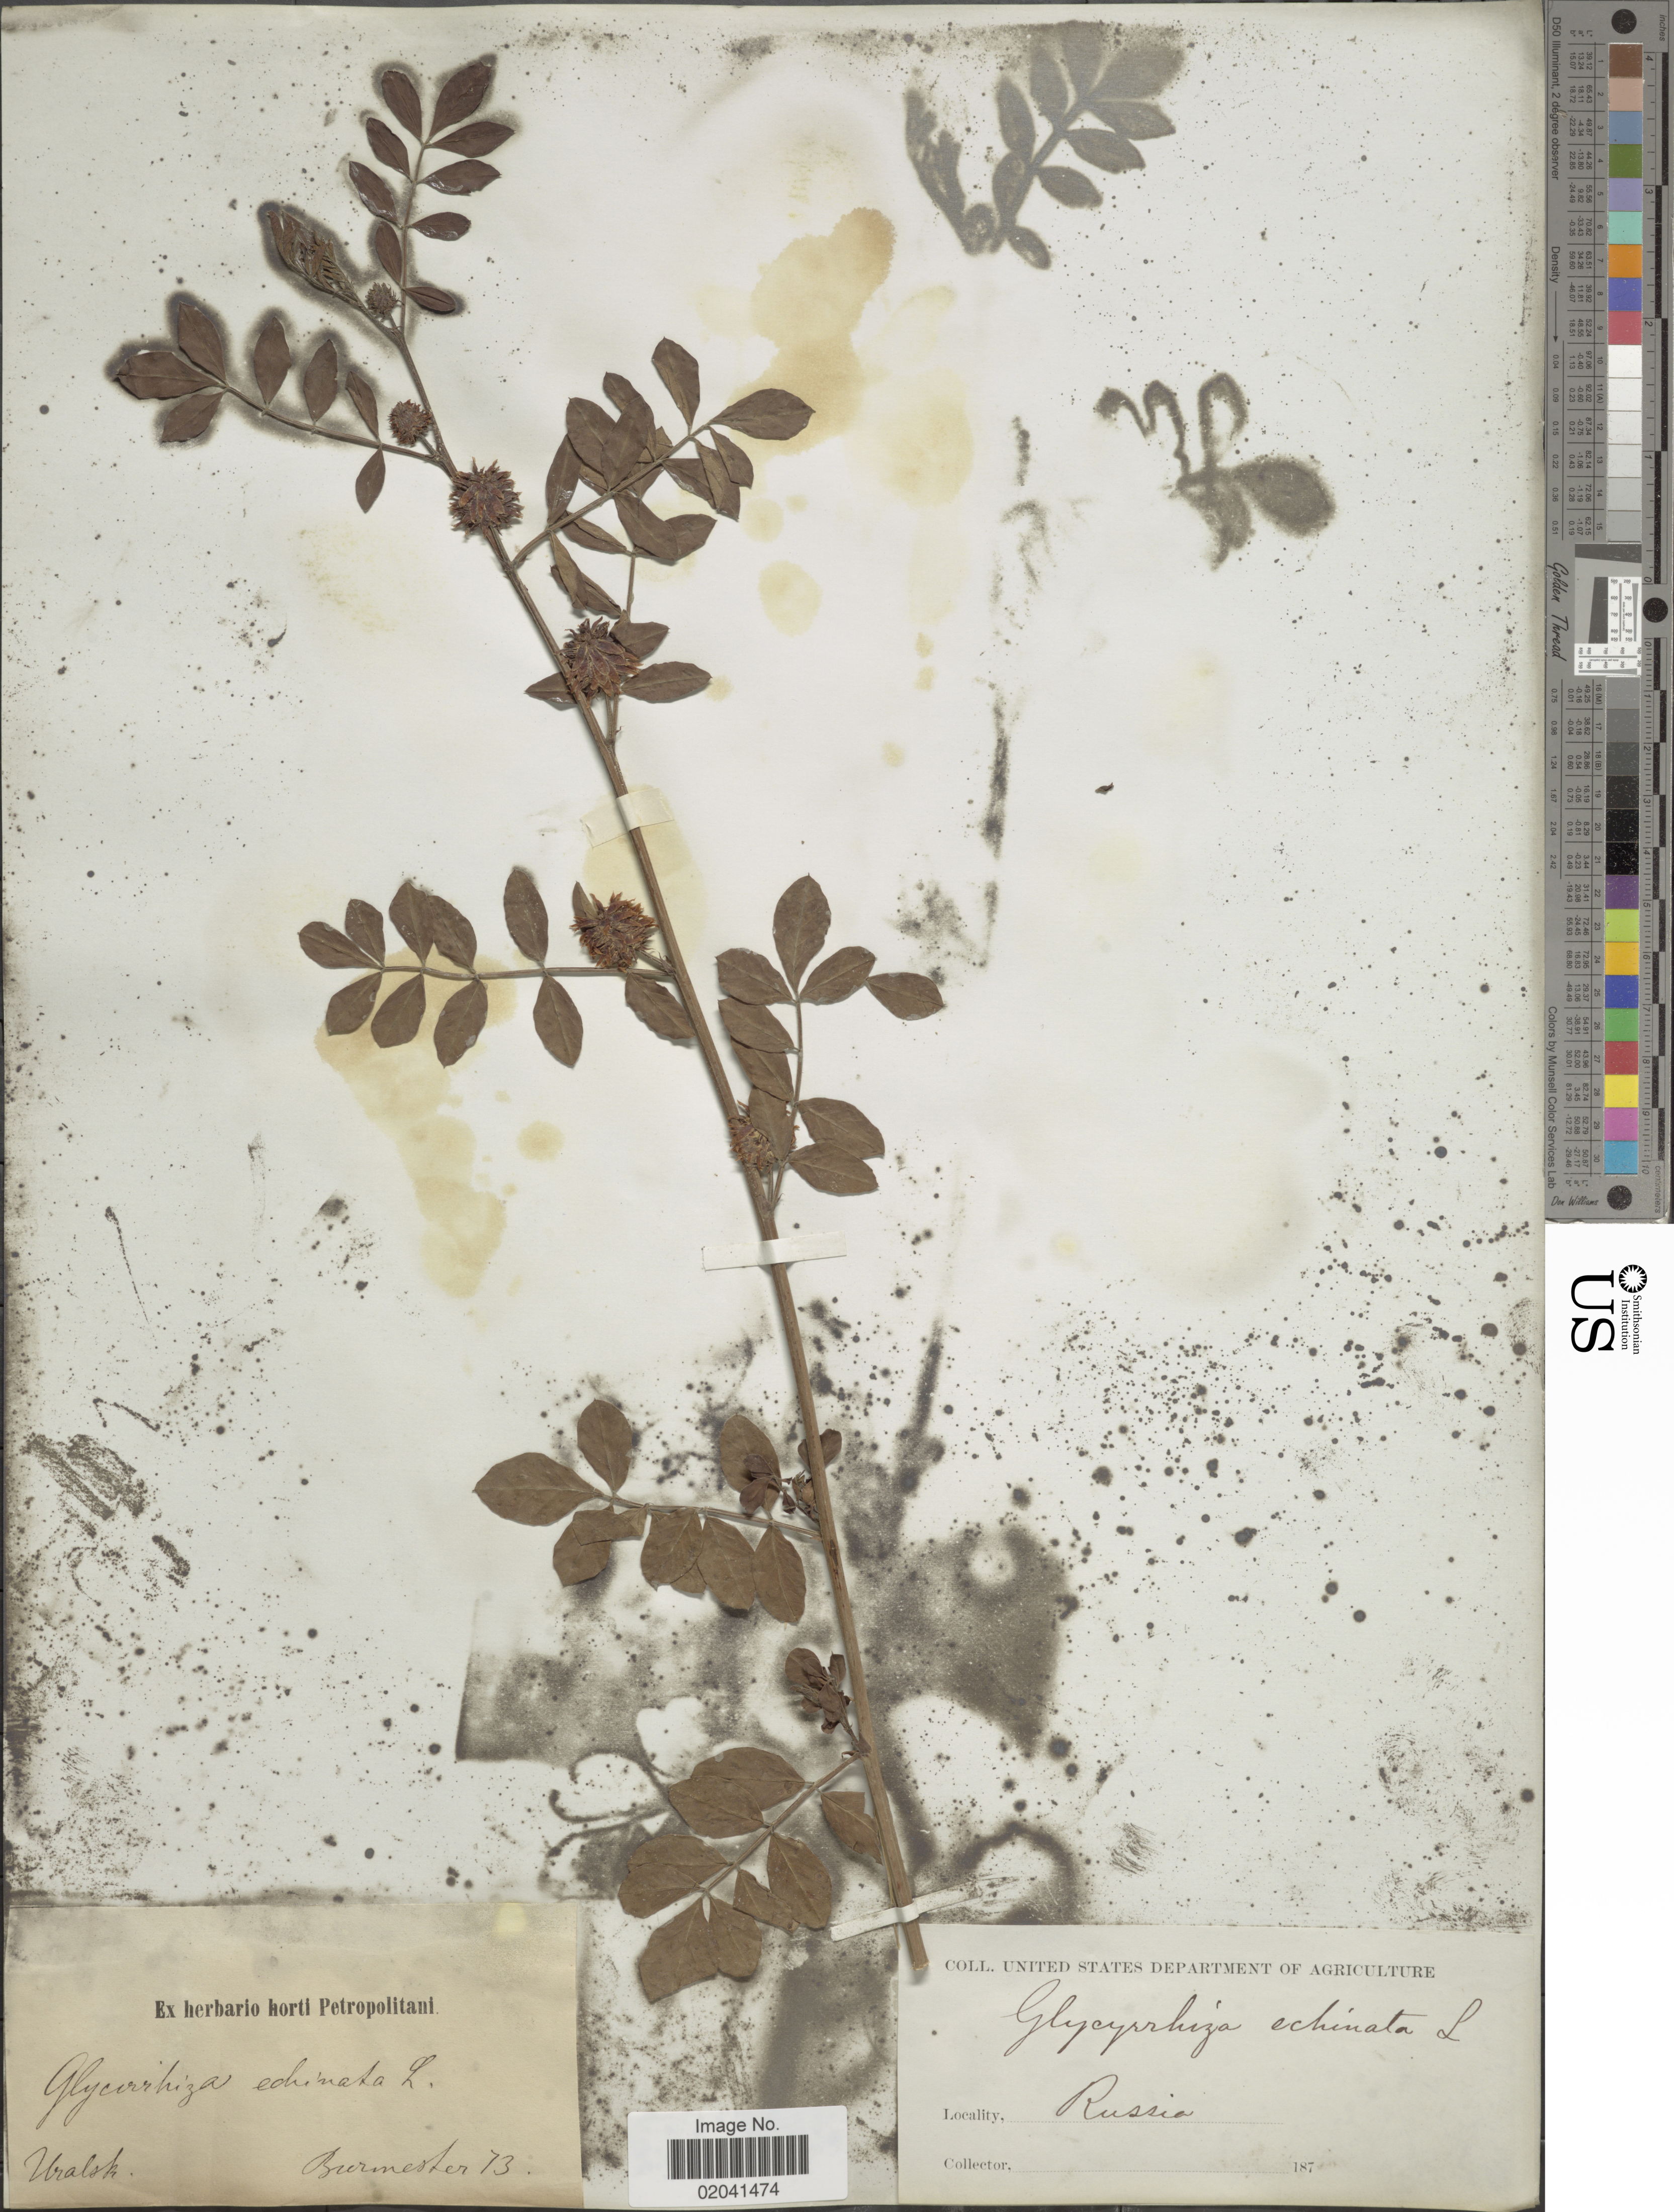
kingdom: Plantae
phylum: Tracheophyta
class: Magnoliopsida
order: Fabales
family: Fabaceae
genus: Glycyrrhiza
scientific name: Glycyrrhiza echinata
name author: L.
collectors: Burmester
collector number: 73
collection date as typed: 187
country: Russian Federation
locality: Uralsk. Russia